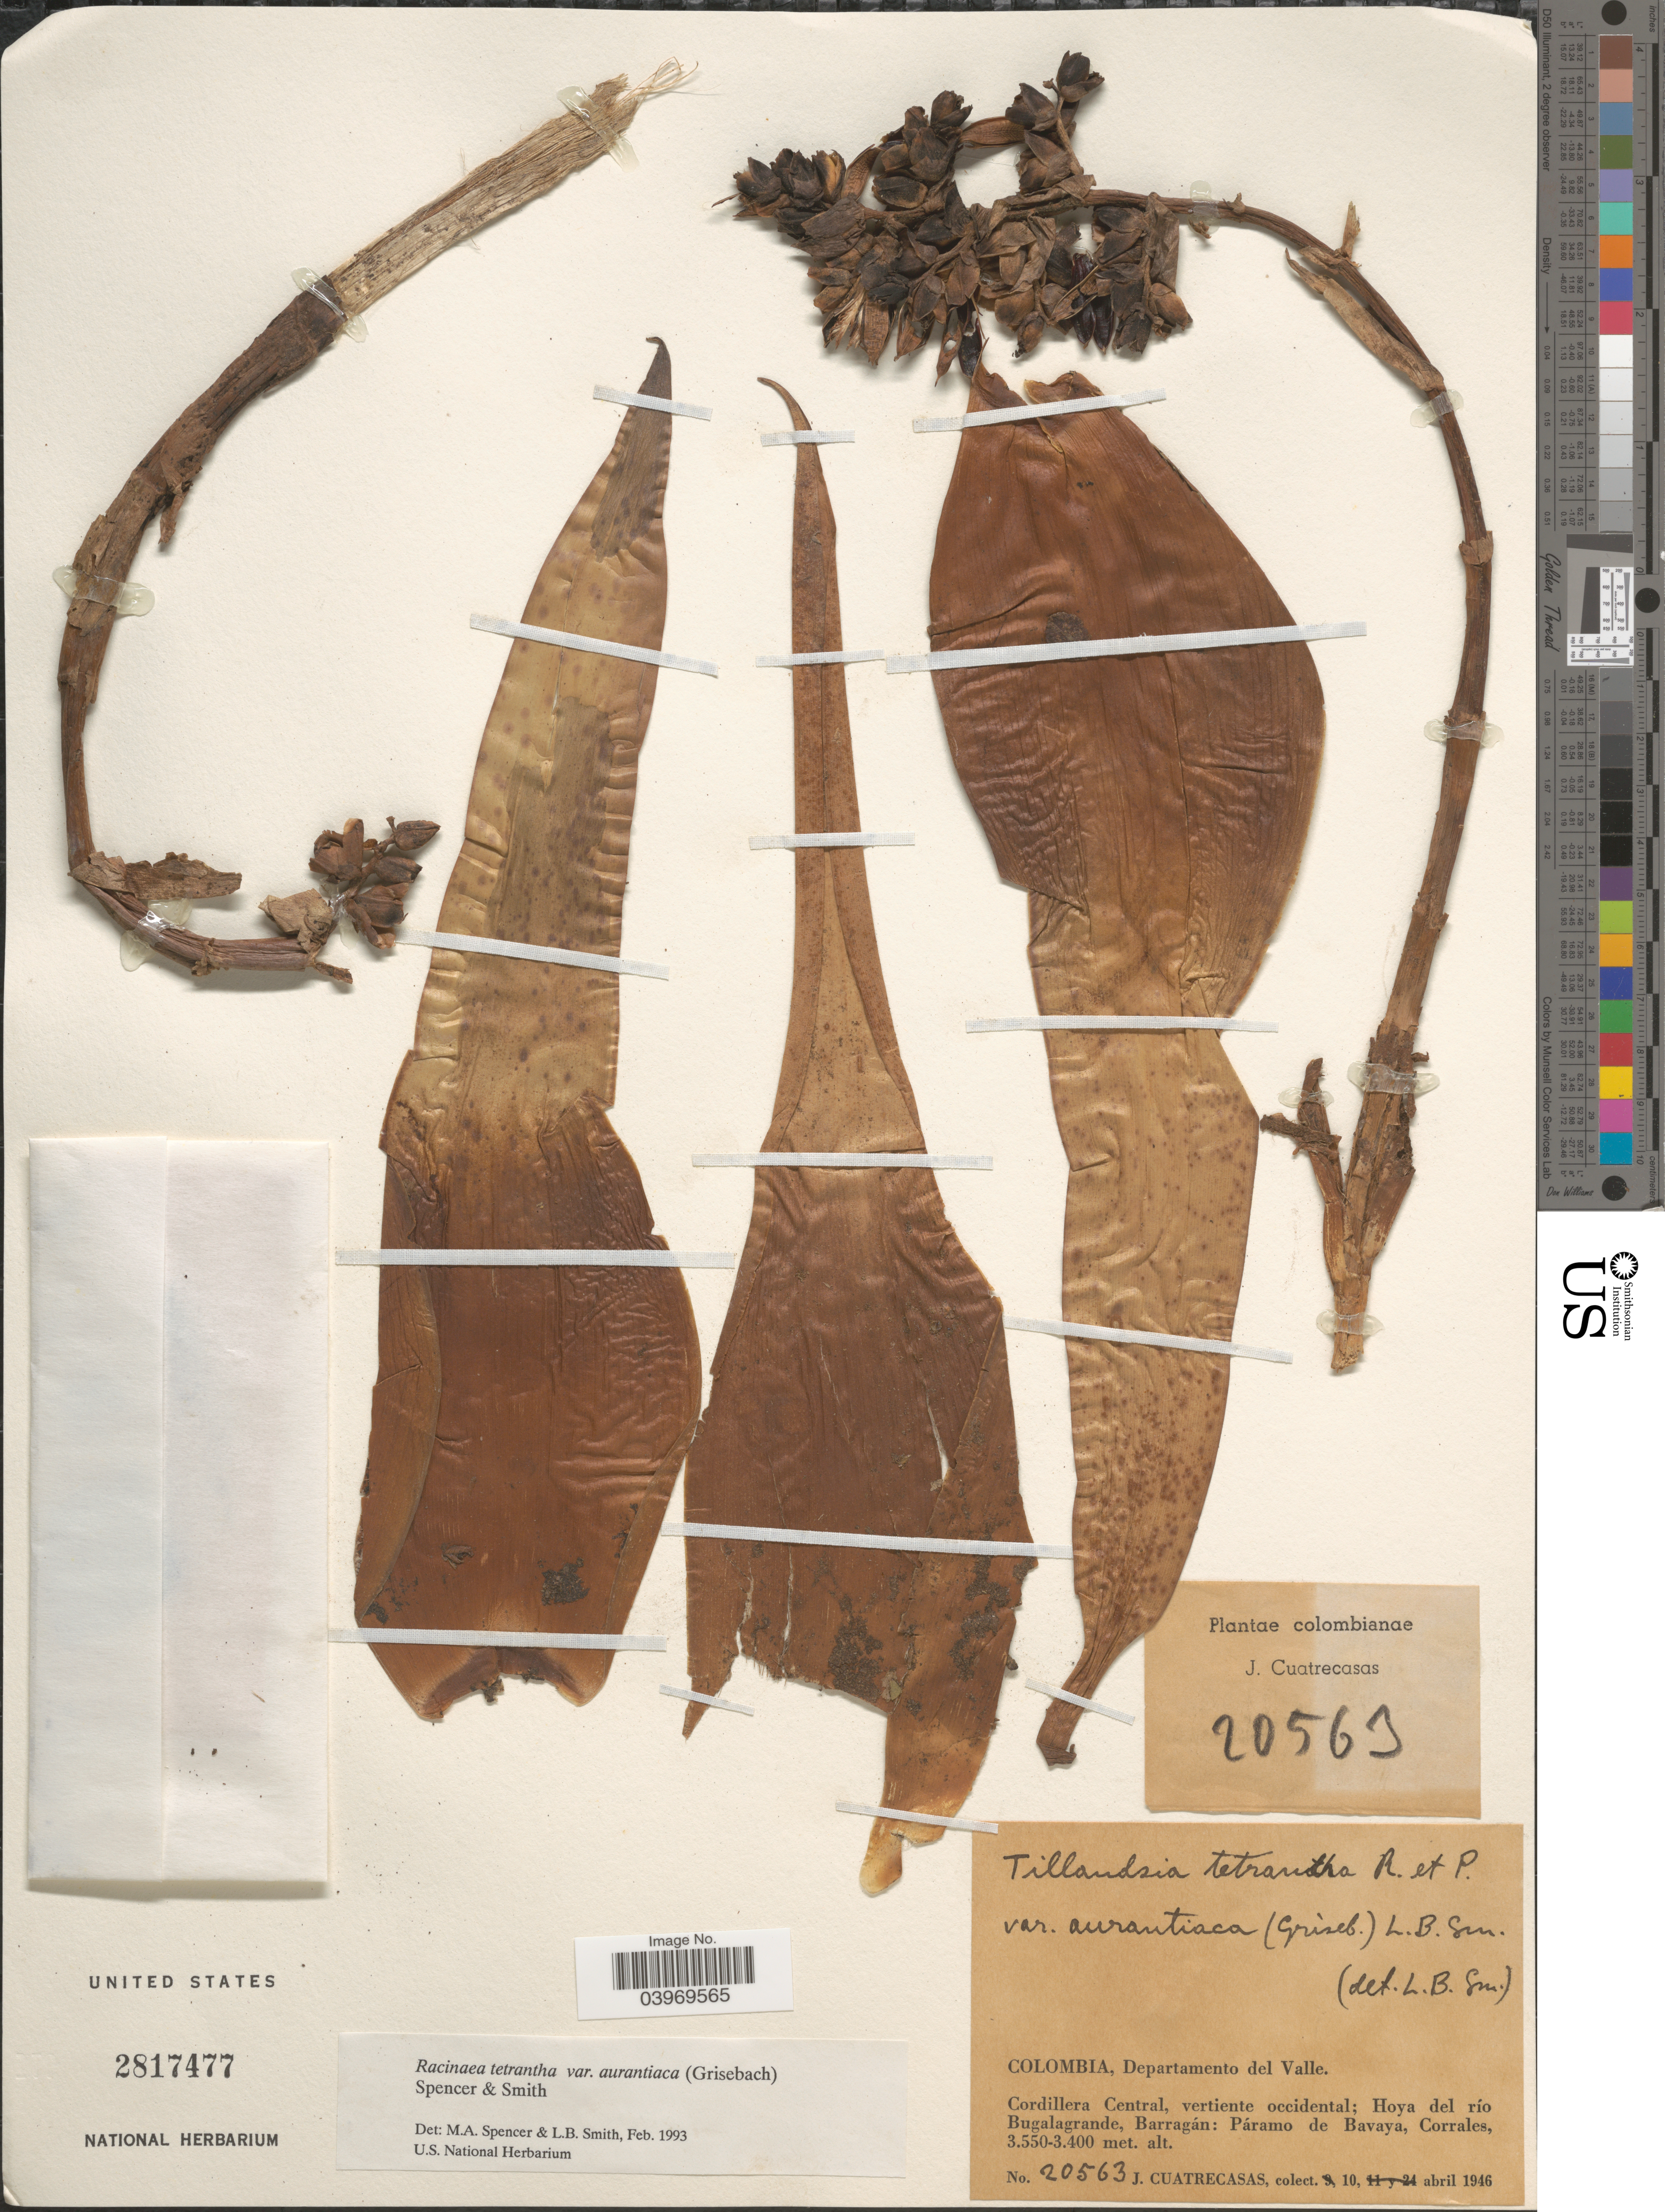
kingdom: Plantae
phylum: Tracheophyta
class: Liliopsida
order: Poales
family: Bromeliaceae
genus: Racinaea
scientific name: Racinaea tetrantha var. aurantiaca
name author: (Griseb.) M.A. Spencer & L.B. Sm.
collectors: J. Cuatrecasas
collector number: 20563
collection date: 1946-04-10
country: Colombia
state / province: Valle del Cauca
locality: Departamento del Valle. Cordillera Central, vertiente occidental; Hoya del río Bugalagrande, Barragán: Páramo de Bavaya, Corrales.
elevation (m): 3400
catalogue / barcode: US 2817477